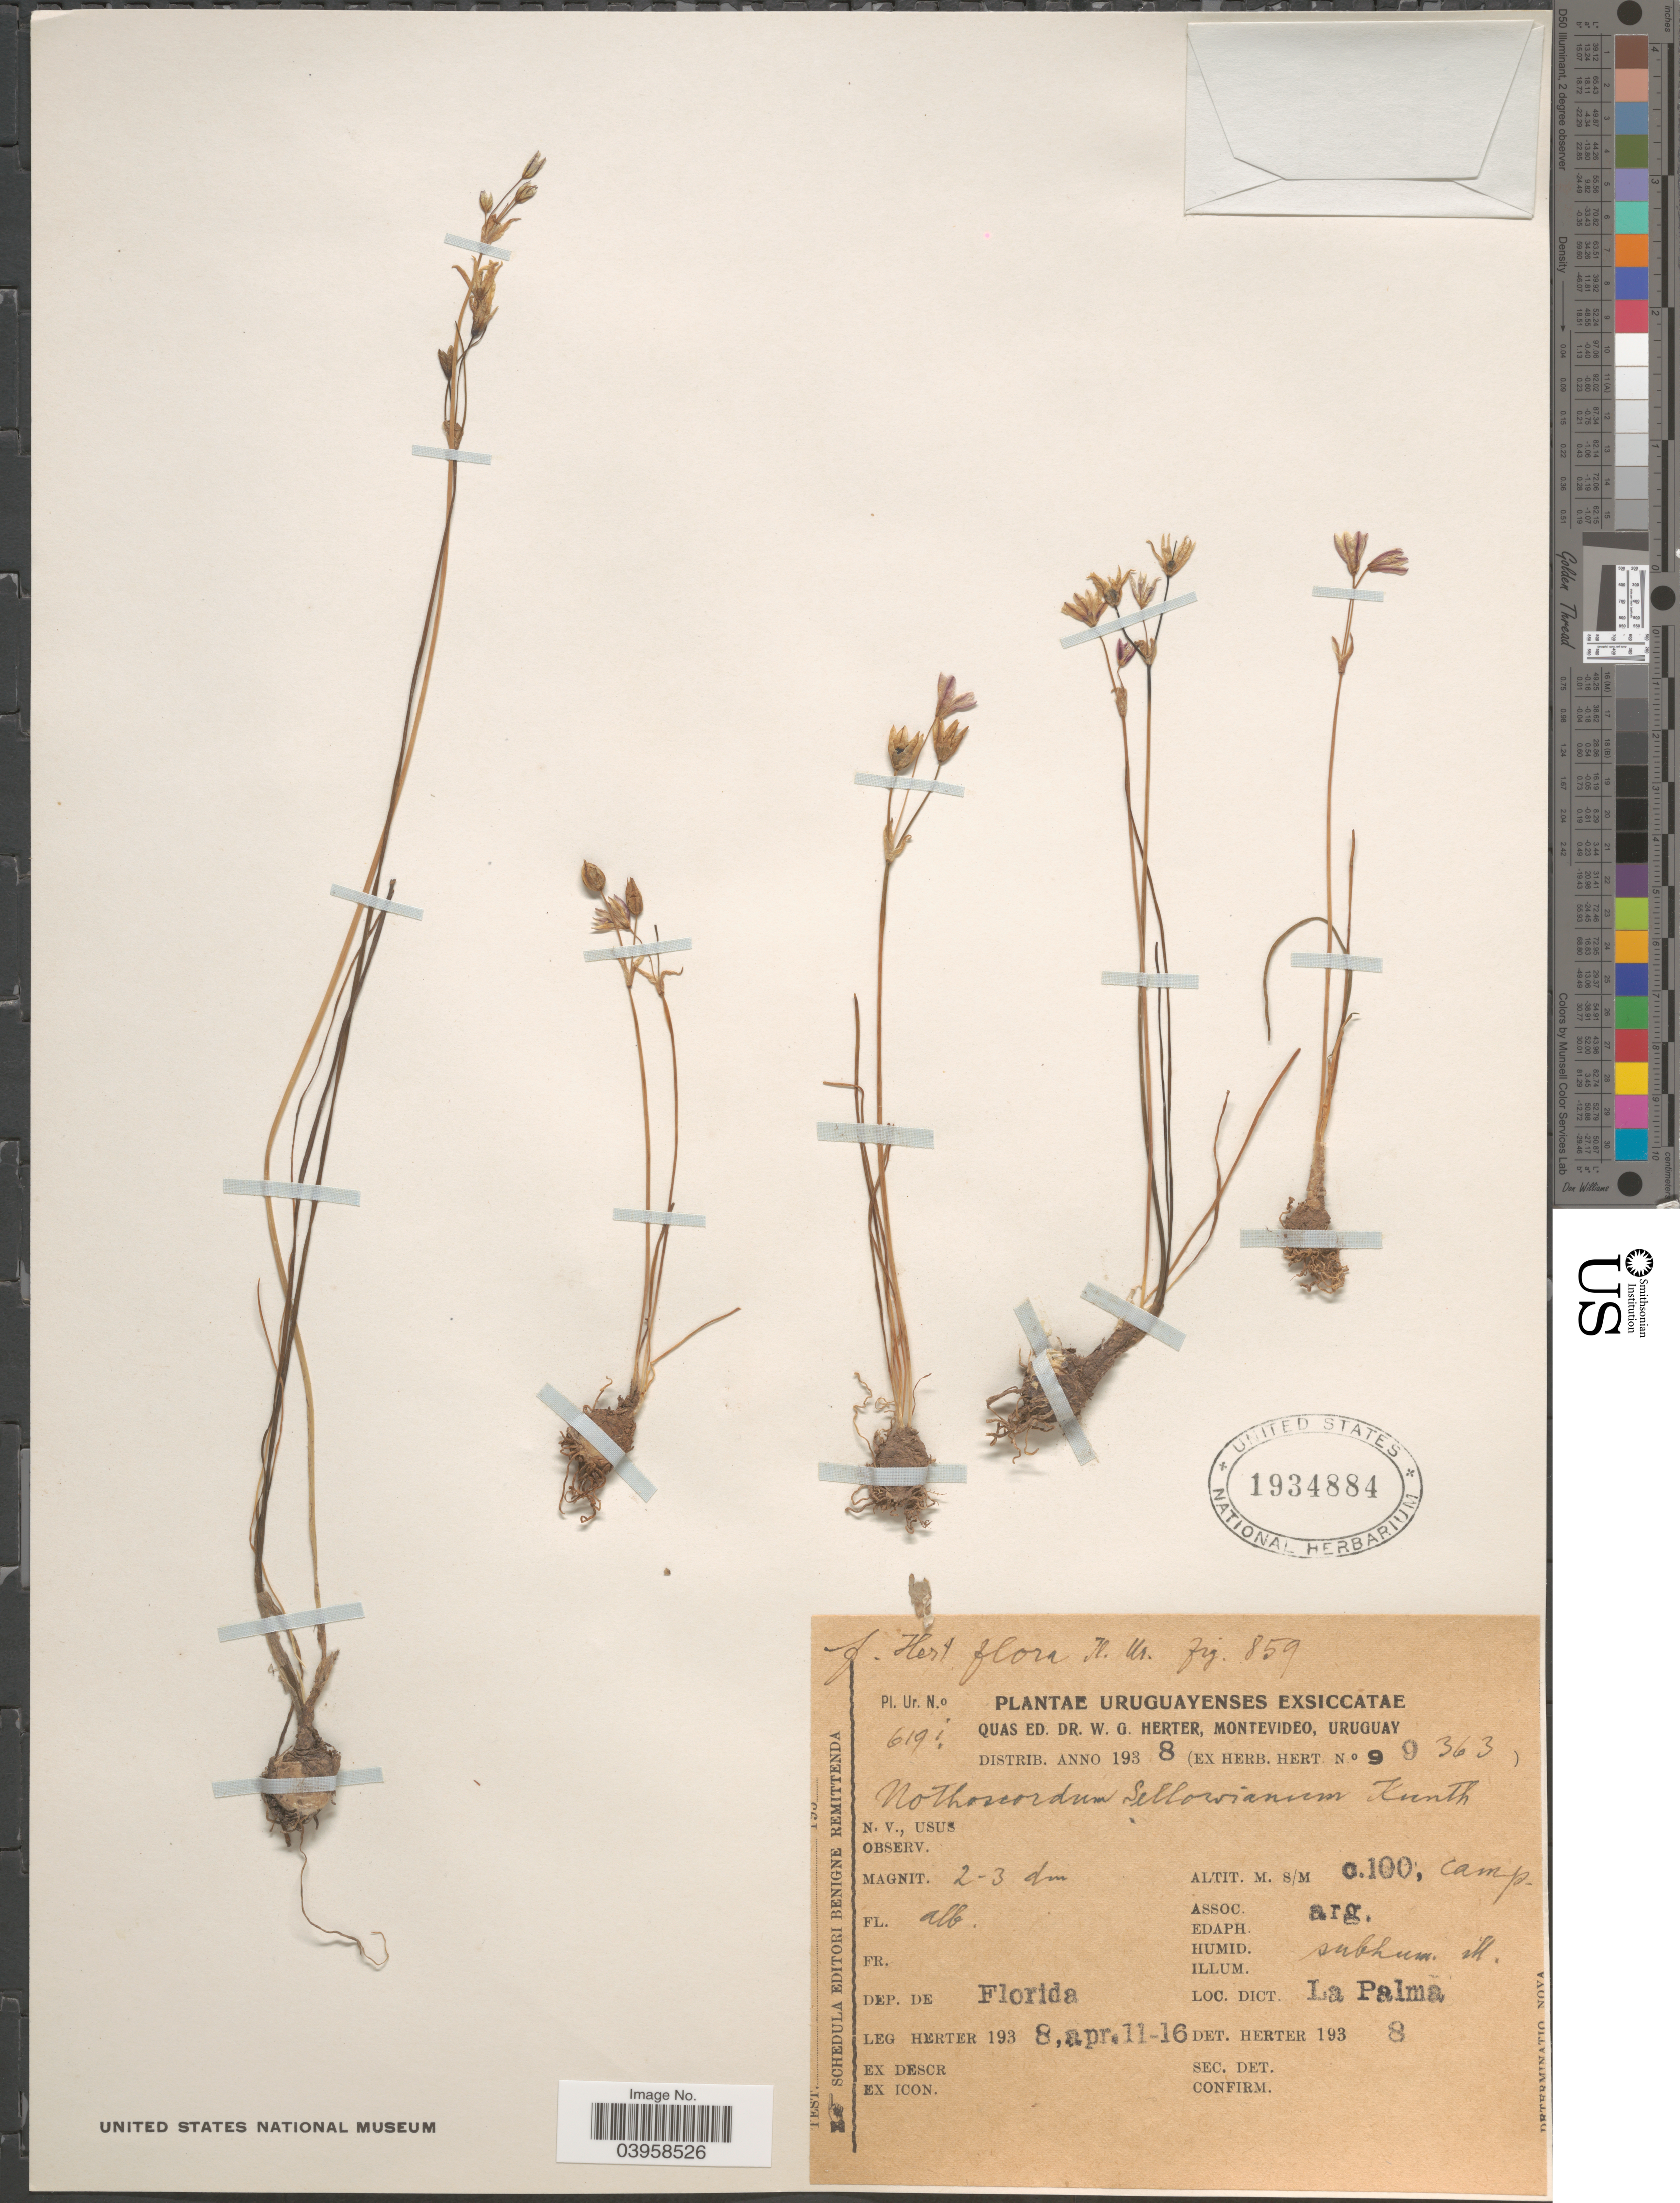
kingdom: Plantae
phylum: Tracheophyta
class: Liliopsida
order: Asparagales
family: Amaryllidaceae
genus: Nothoscordum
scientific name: Nothoscordum sellowianum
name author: Kunth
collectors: W. G. Herter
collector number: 619i(99363)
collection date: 1938-04-11/1938-04-16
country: Uruguay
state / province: Florida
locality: Dep. de Florida. Loc. Dict. La Palma.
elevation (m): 100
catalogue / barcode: US 1934884